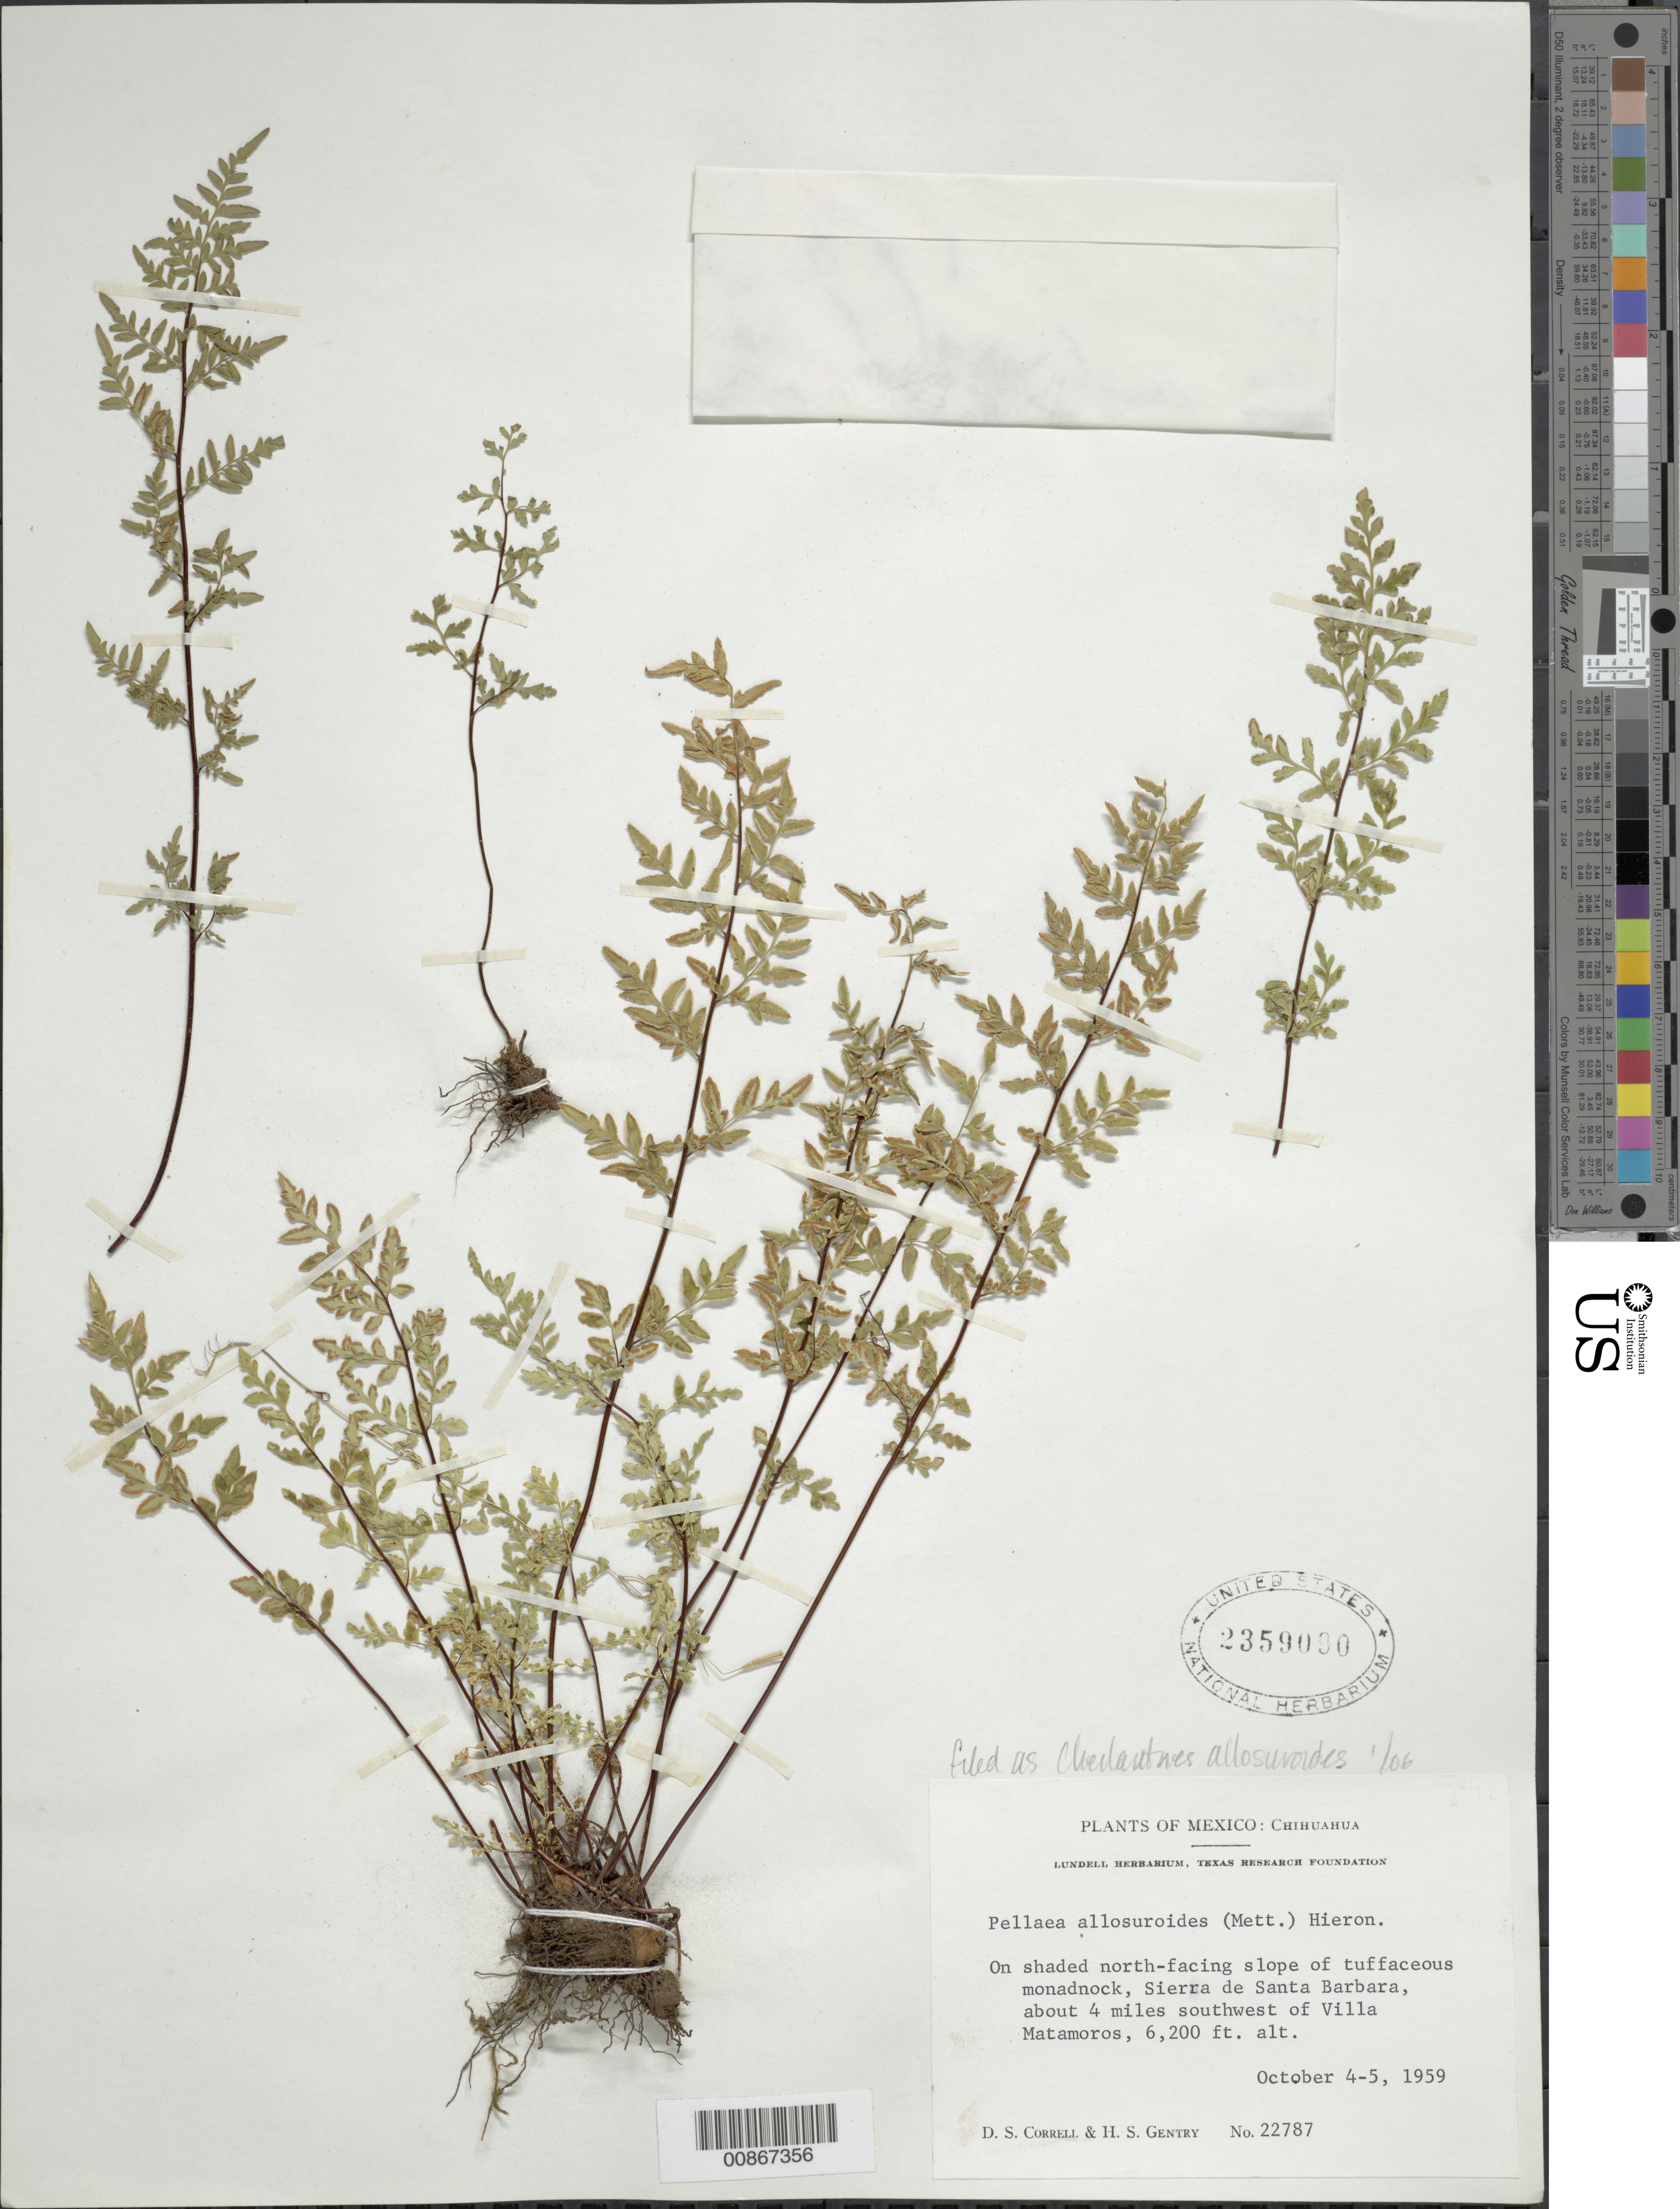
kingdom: Plantae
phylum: Tracheophyta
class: Polypodiopsida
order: Polypodiales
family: Pteridaceae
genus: Myriopteris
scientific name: Myriopteris allosuroides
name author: (Mett.) Grusz & Windham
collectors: D. S. Correll & H. S. Gentry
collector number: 22787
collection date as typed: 04 Oct 1959 to 05 Oct 1959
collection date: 1959-10-04/1959-10-05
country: Mexico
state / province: Chihuahua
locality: Sierra de Santa Barbara, about 4 miles southwest of Villa Matamoros.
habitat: On shaded north-facing slope of tuffaceous monadnock.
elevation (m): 1890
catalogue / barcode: US 2359090